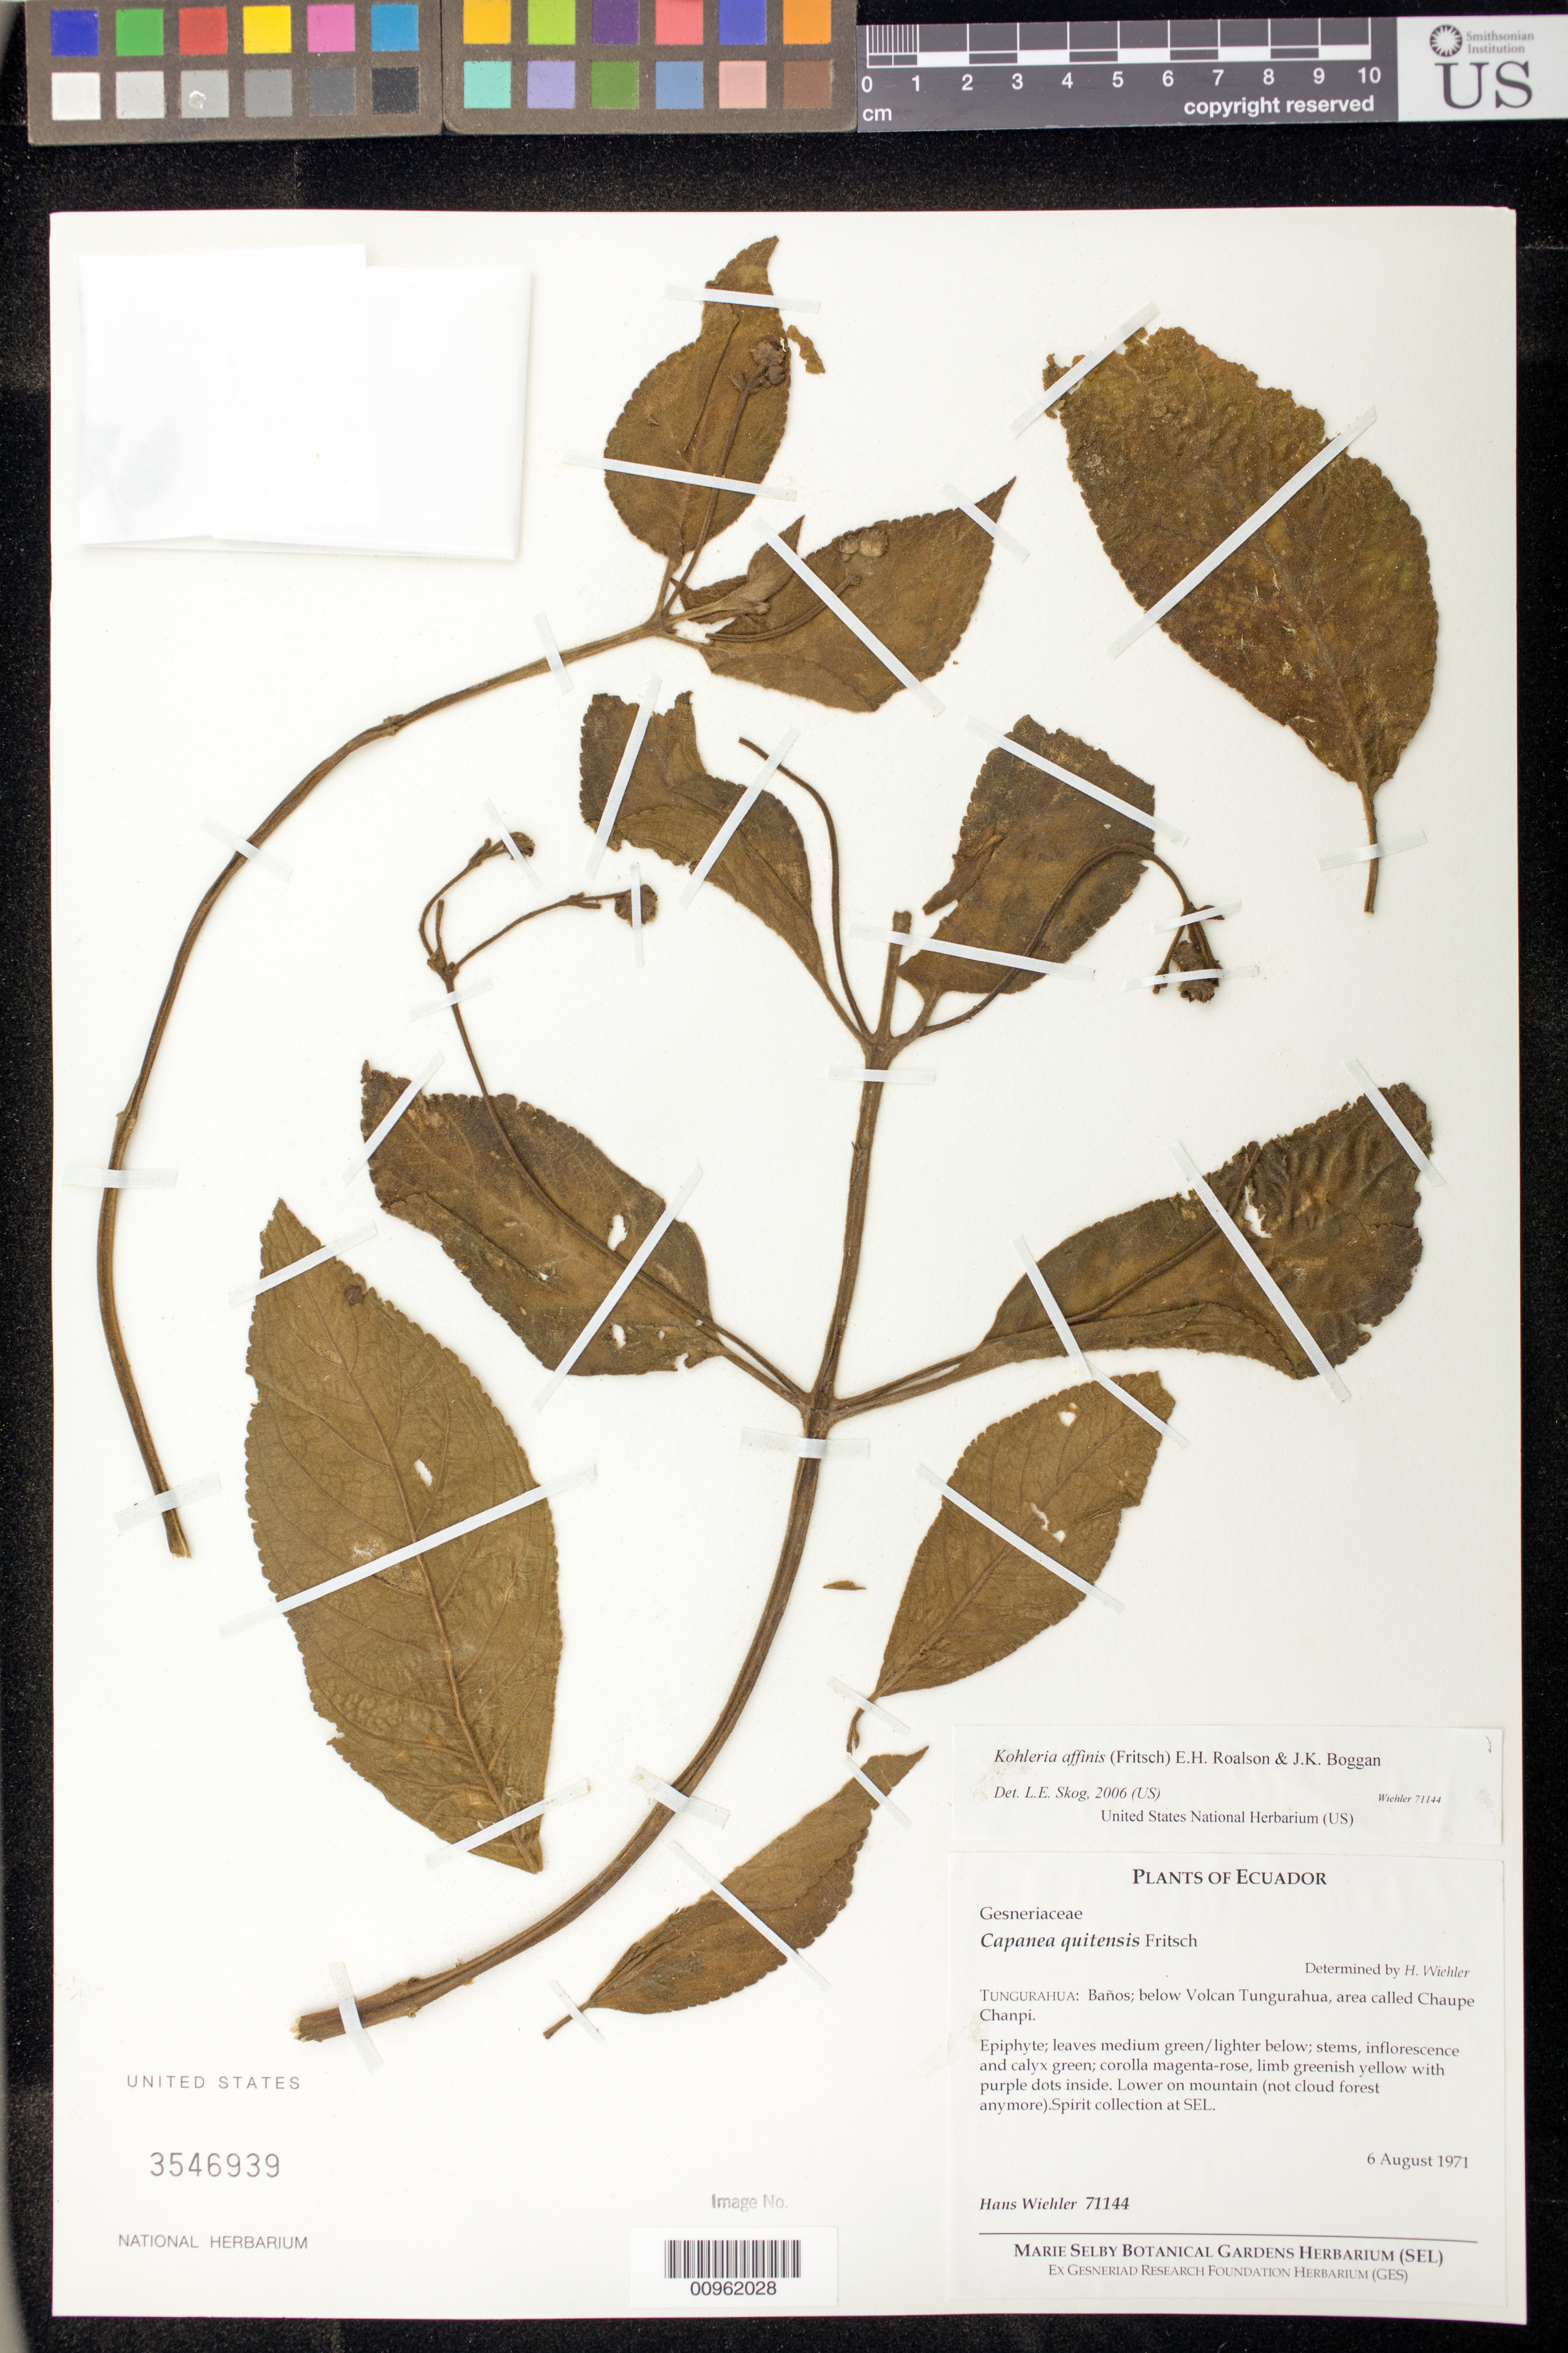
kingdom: Plantae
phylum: Tracheophyta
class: Magnoliopsida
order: Lamiales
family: Gesneriaceae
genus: Kohleria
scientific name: Kohleria affinis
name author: (Fritsch) Roalson & Boggan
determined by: Skog, Laurence E.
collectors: H. J. Wiehler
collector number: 71144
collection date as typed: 06 Aug 1971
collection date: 1971-08-06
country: Ecuador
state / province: Tungurahua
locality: Tungurahua: Baños; below Volcan Tungurahua, area called Chaupe Chanpi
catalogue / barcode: US 3546939